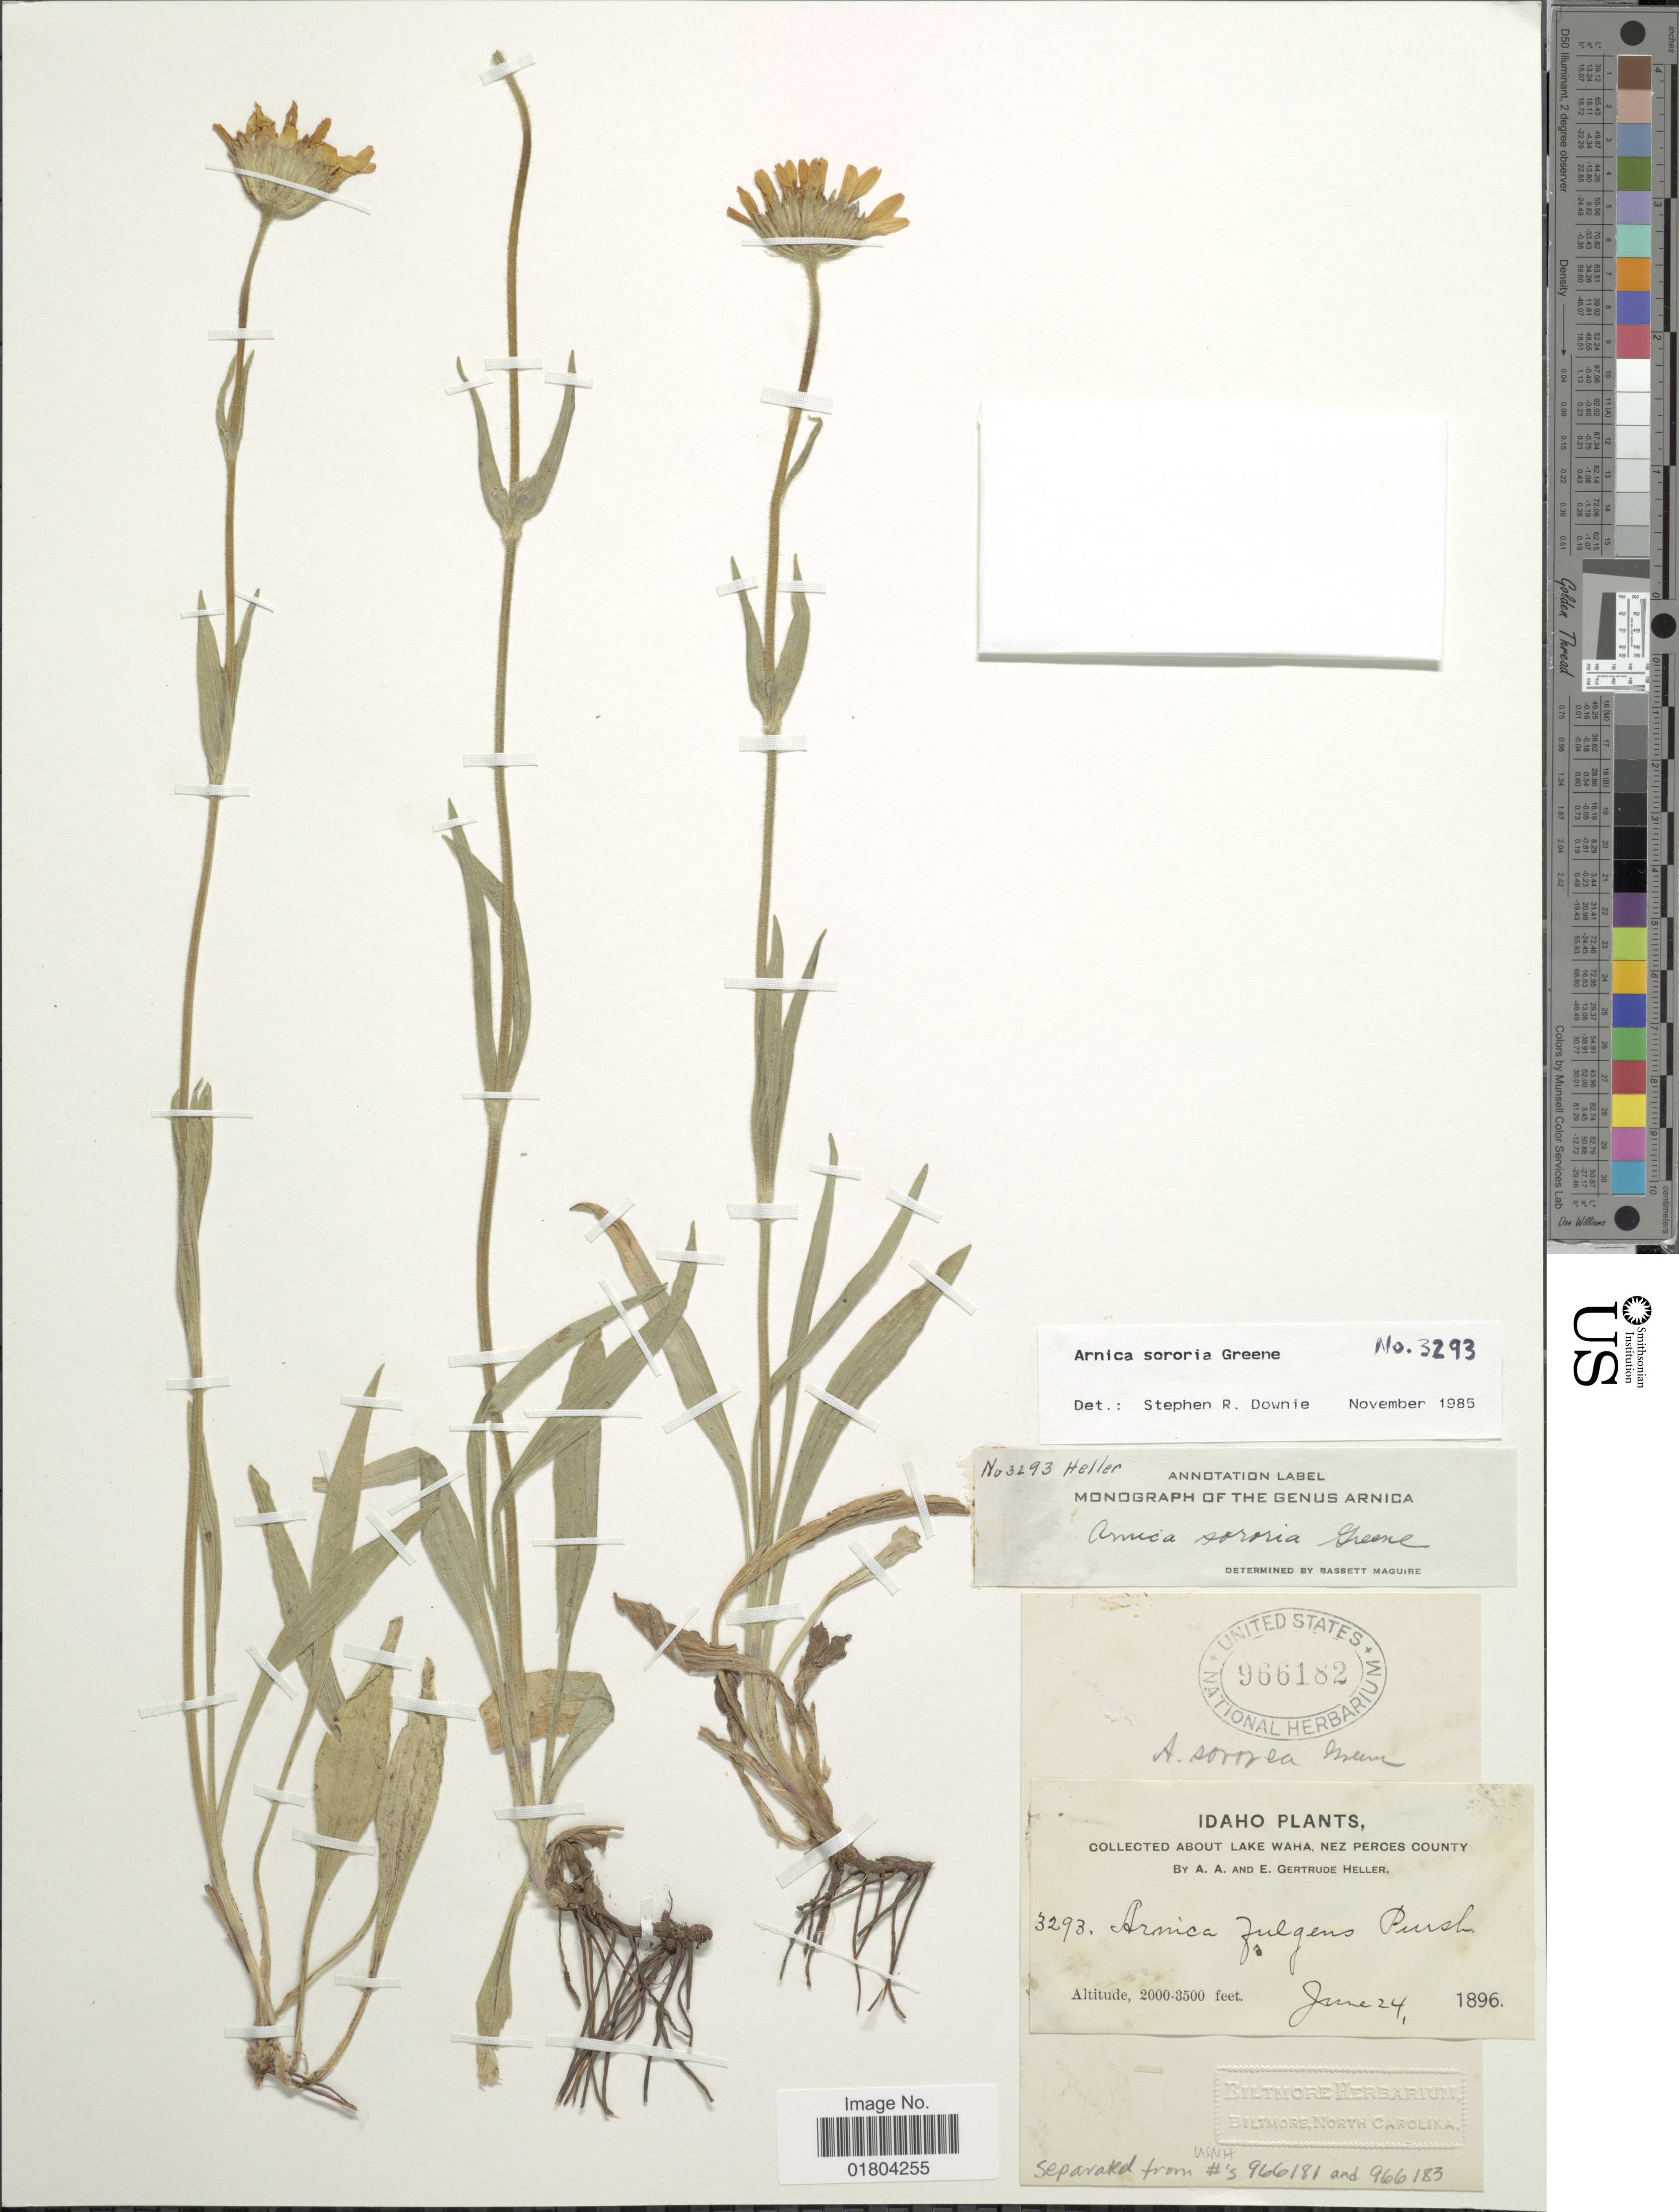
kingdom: Plantae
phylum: Tracheophyta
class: Magnoliopsida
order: Asterales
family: Asteraceae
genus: Arnica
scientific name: Arnica sororia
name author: Greene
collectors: A. A. Heller & E. G. Heller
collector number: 3293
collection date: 1896-06-24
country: United States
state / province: Idaho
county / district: Nez Perce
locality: About Lake Waha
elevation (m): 610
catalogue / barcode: US 966182